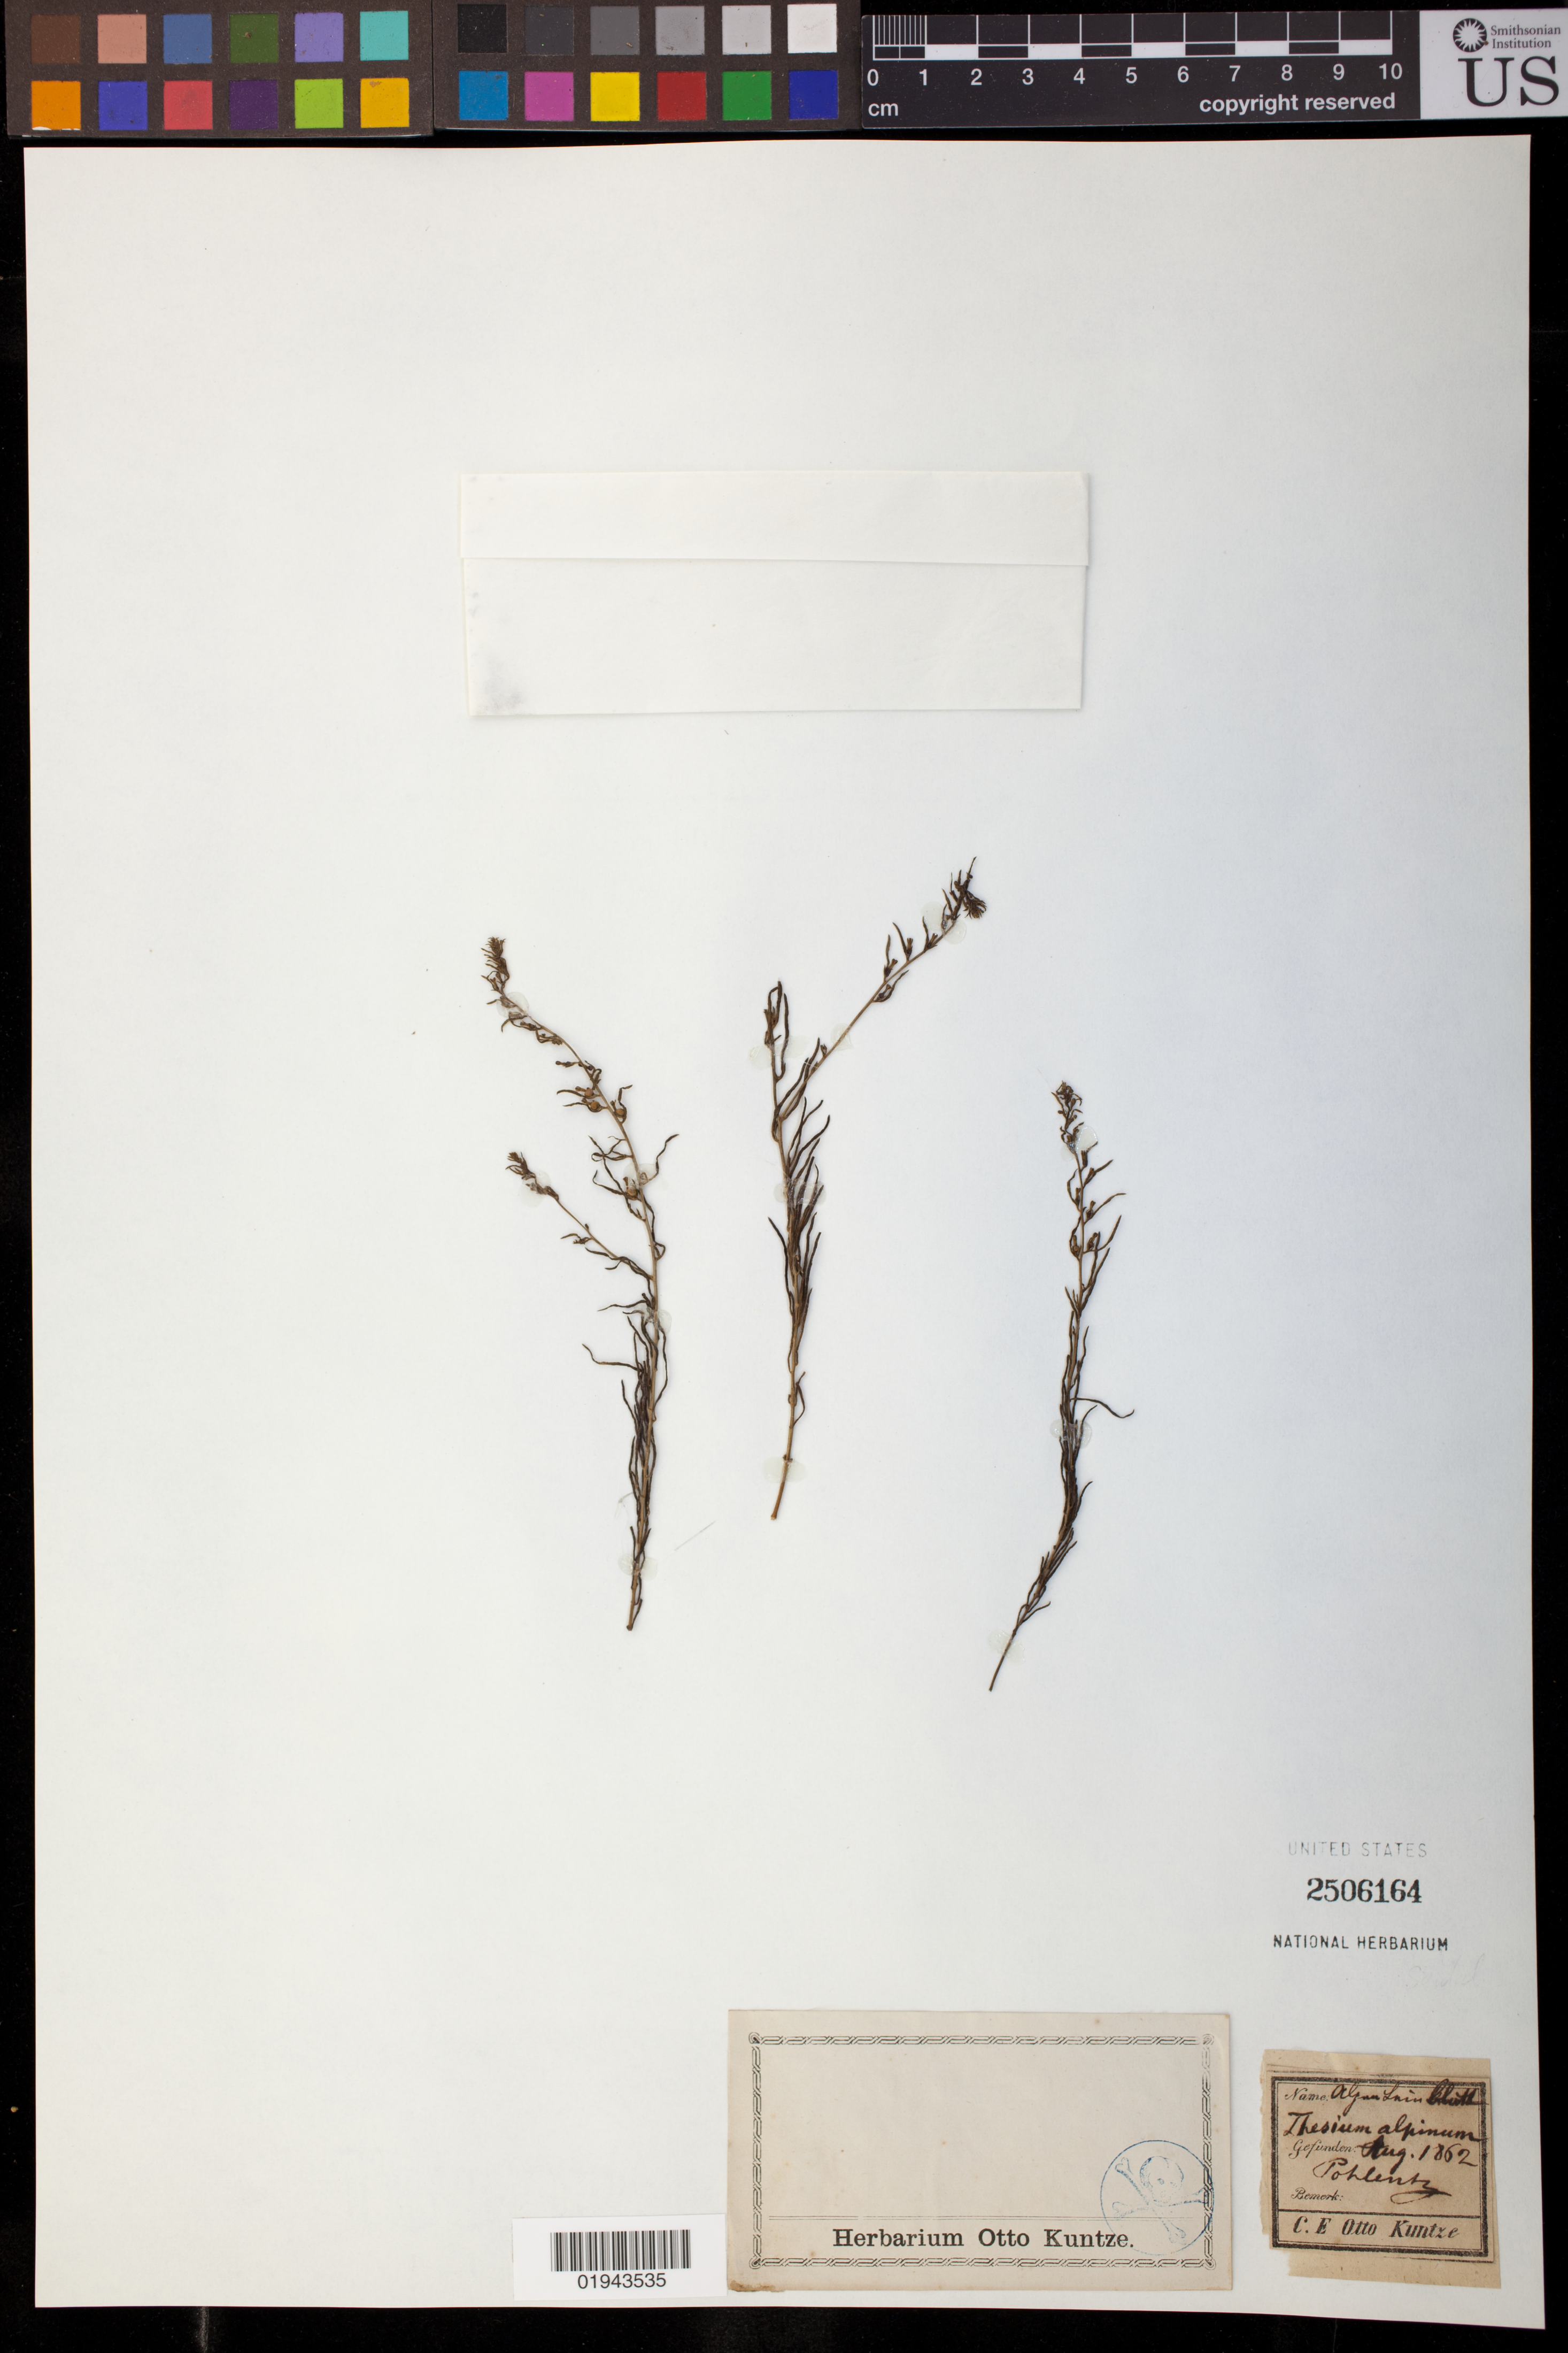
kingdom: Plantae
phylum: Tracheophyta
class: Magnoliopsida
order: Santalales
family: Thesiaceae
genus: Thesium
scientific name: Thesium alpinum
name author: L.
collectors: C.E.O. Kuntze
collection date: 1862-08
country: Germany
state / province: Sachsen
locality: Pohlenz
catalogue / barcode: US 2506164